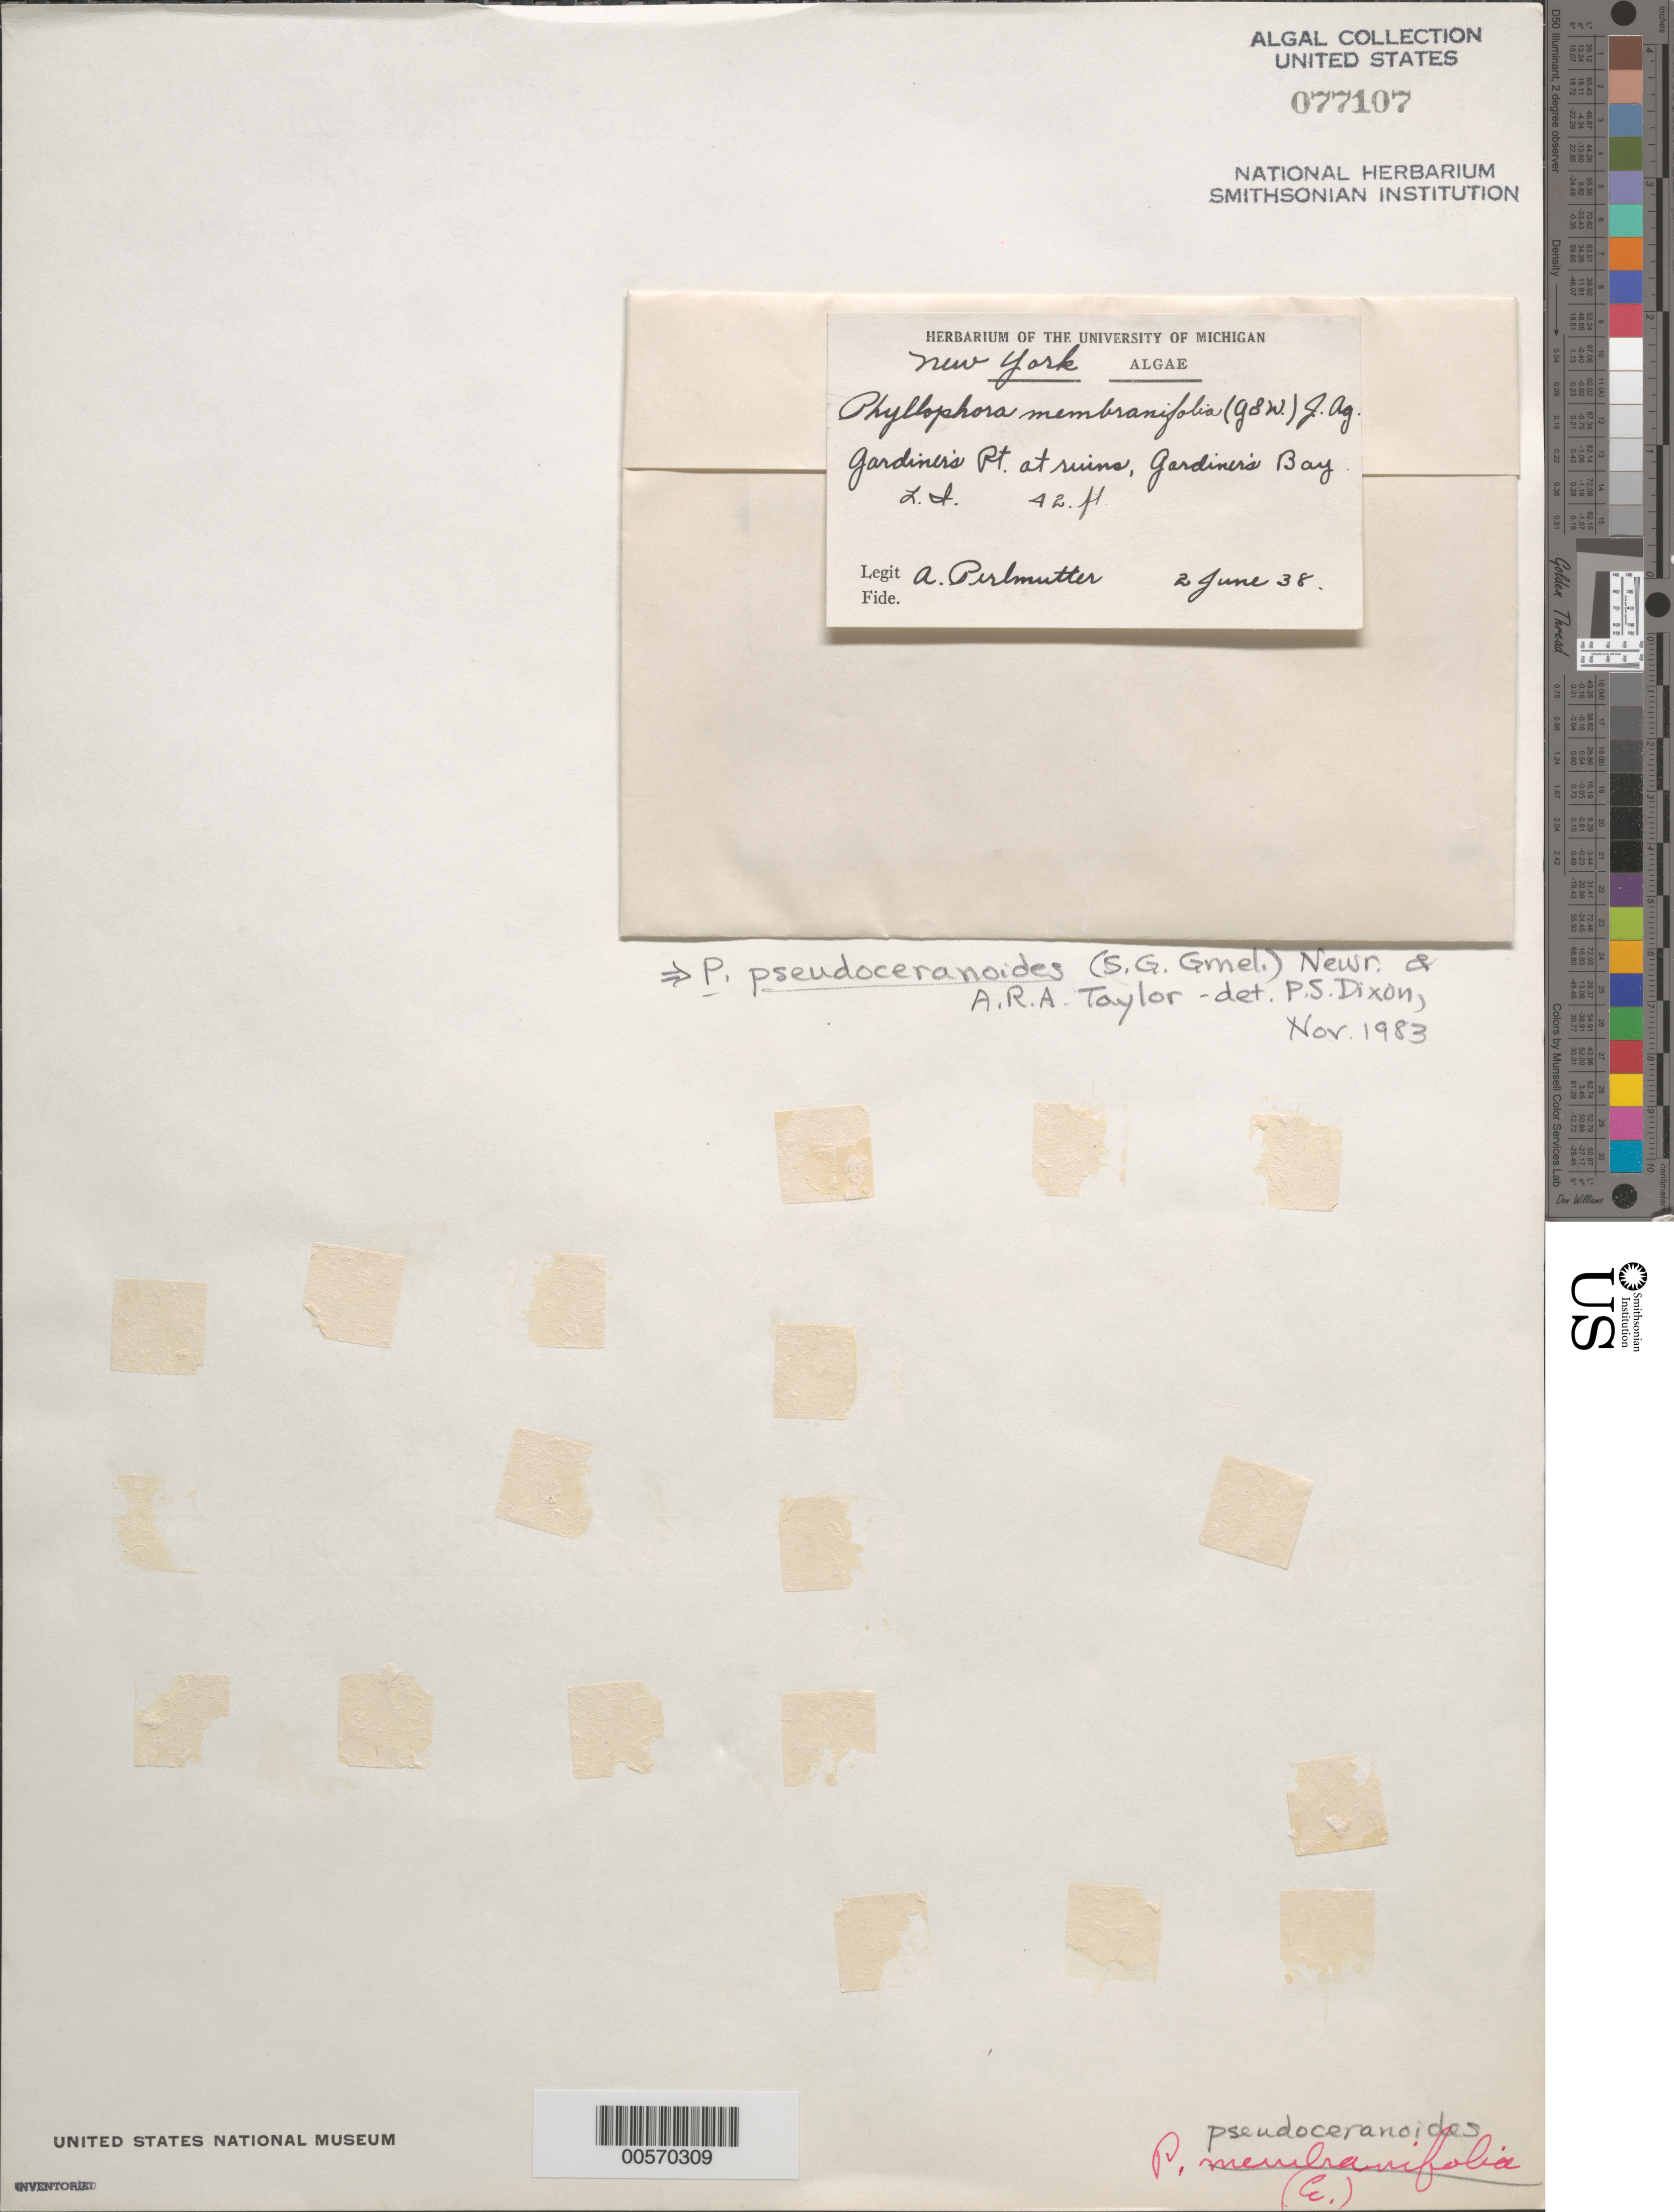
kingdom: Plantae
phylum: Rhodophyta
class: Florideophyceae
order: Gigartinales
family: Phyllophoraceae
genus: Phyllophora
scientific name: Phyllophora pseudoceranoides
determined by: Dixon, P. S.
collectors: A. Perlmutter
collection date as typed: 02 Jun 1938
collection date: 1938-06-02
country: United States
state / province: New York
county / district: Suffolk County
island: Long Island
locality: Gardiners Point at Ruins, Gardiners Bay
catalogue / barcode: US 77107